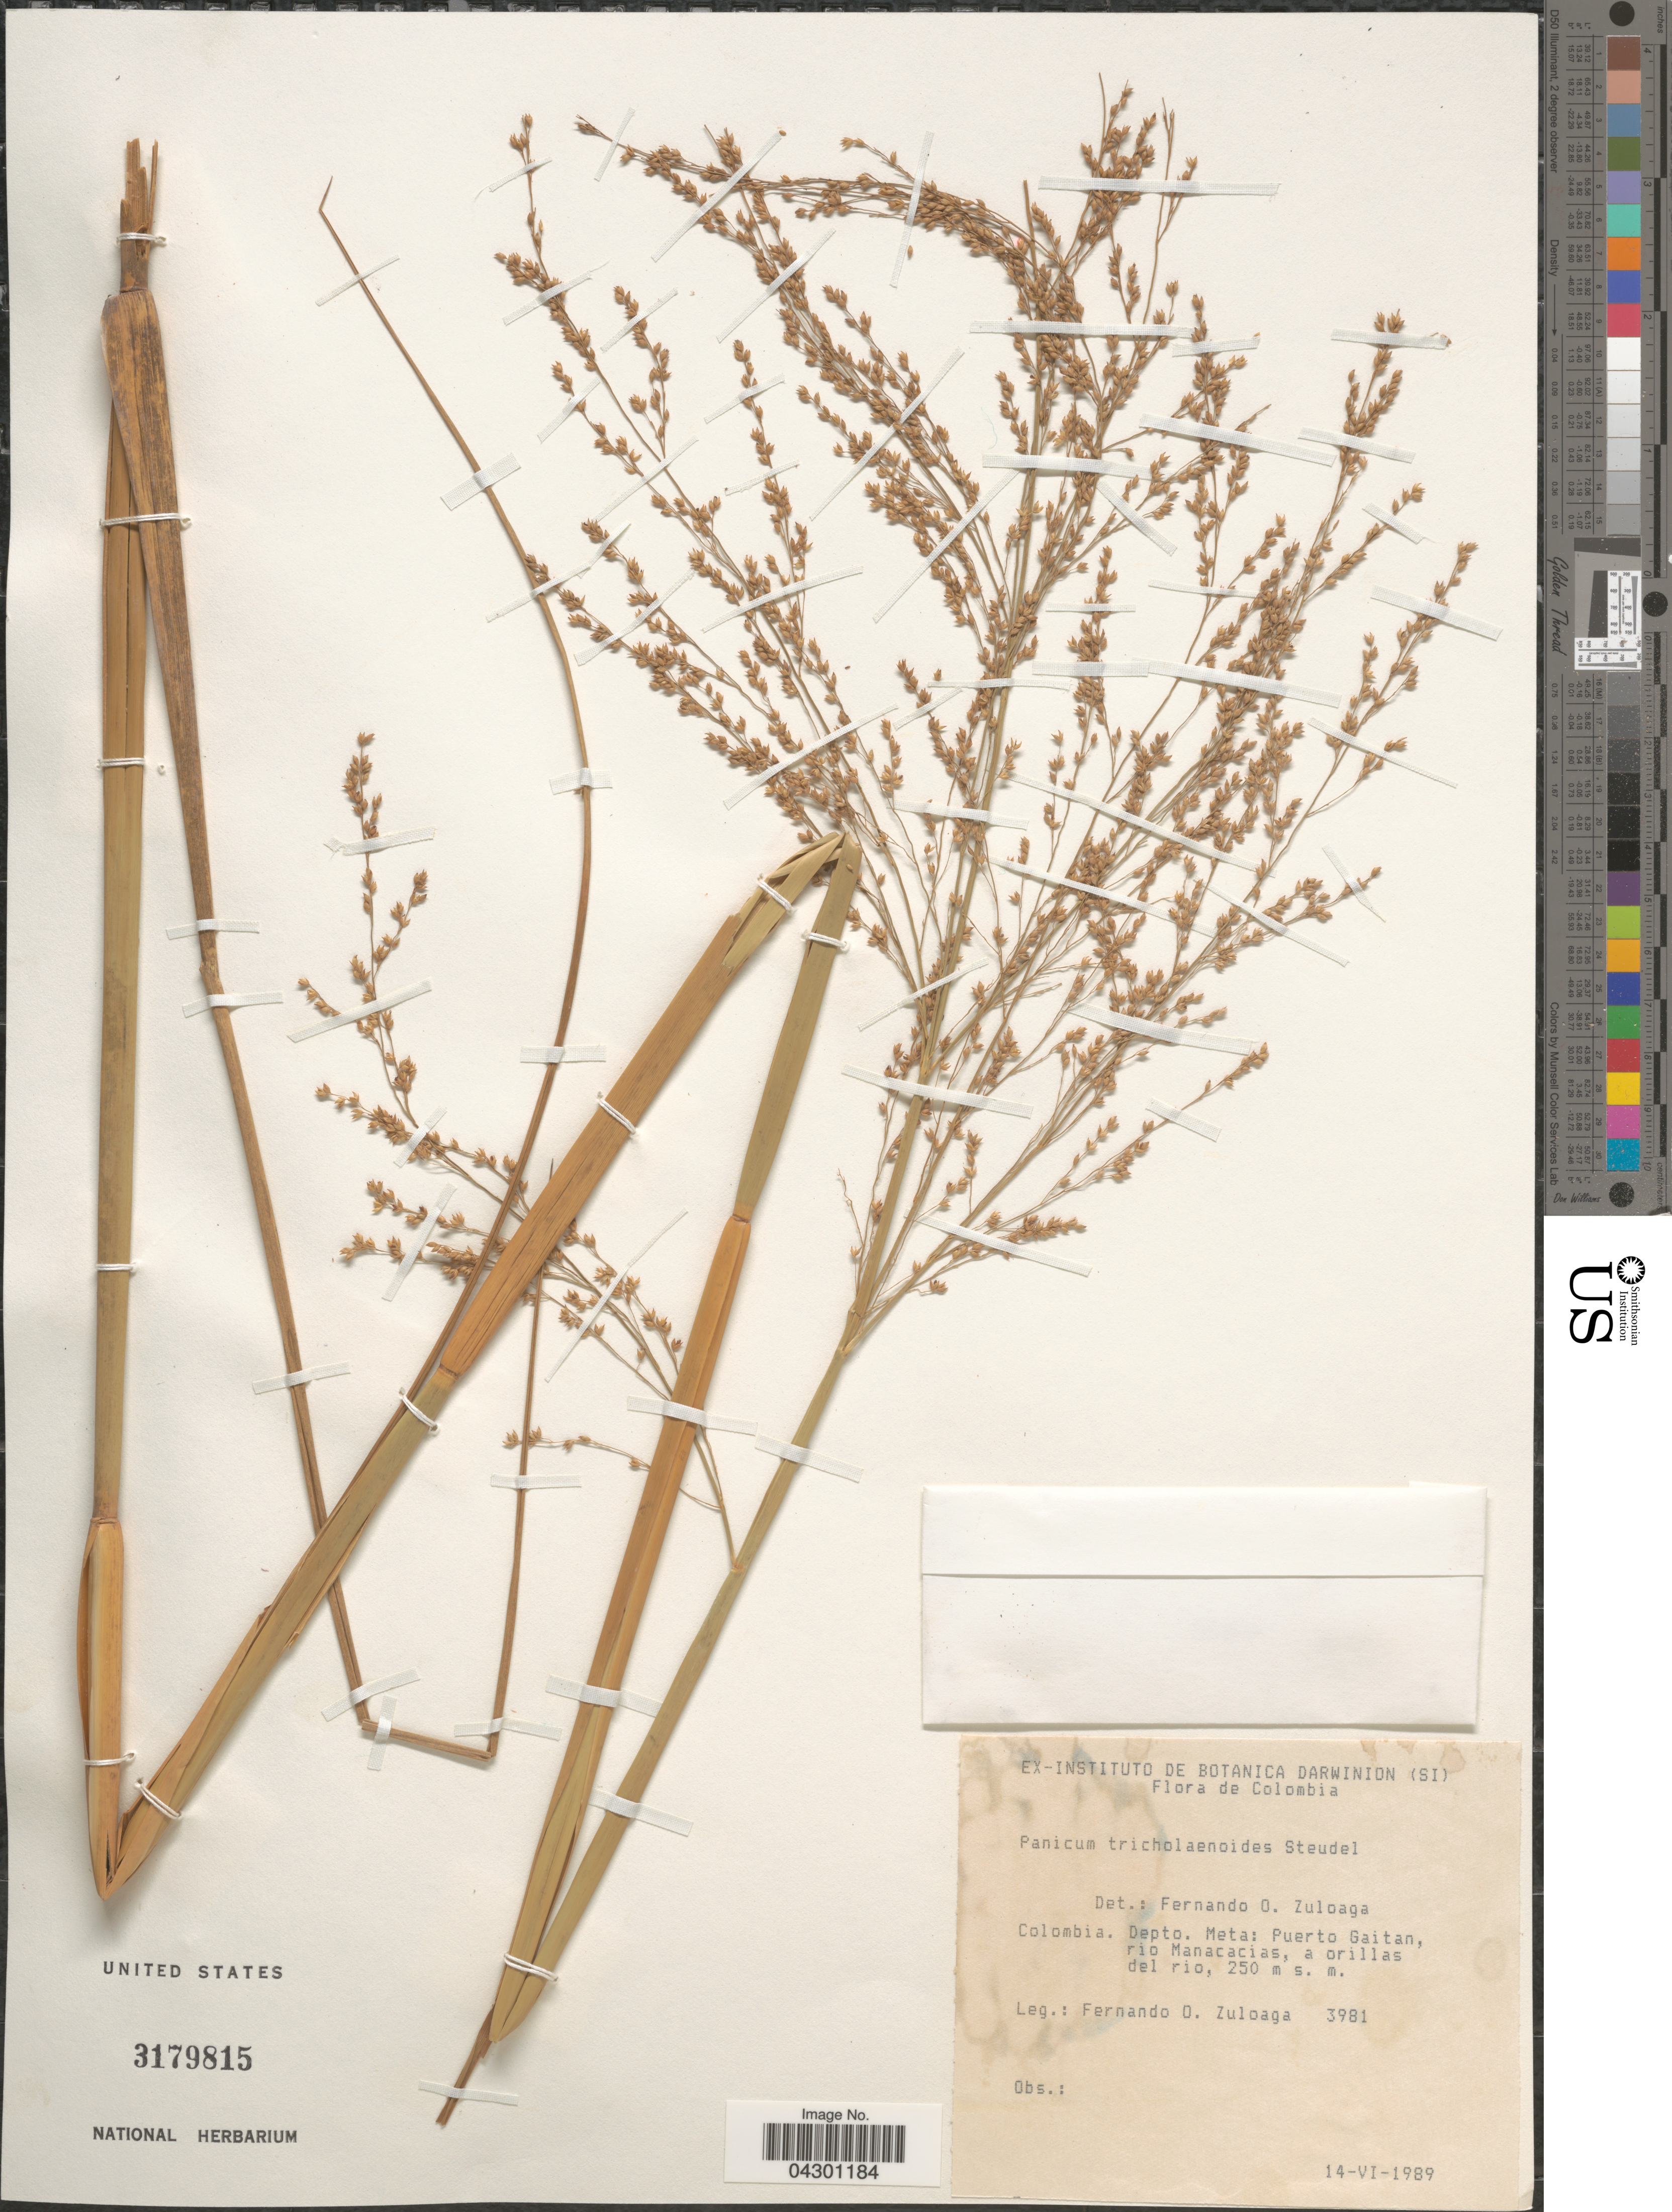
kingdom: Plantae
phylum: Tracheophyta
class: Liliopsida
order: Poales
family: Poaceae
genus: Panicum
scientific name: Panicum tricholaenoides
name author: Steud.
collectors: F. O. Zuloaga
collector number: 3981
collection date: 1989-06-14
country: Colombia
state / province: Meta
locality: Depto. Meta: Puerto Gaitan, rio Manacacias, a orillas del rio.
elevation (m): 250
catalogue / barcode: US 3179815